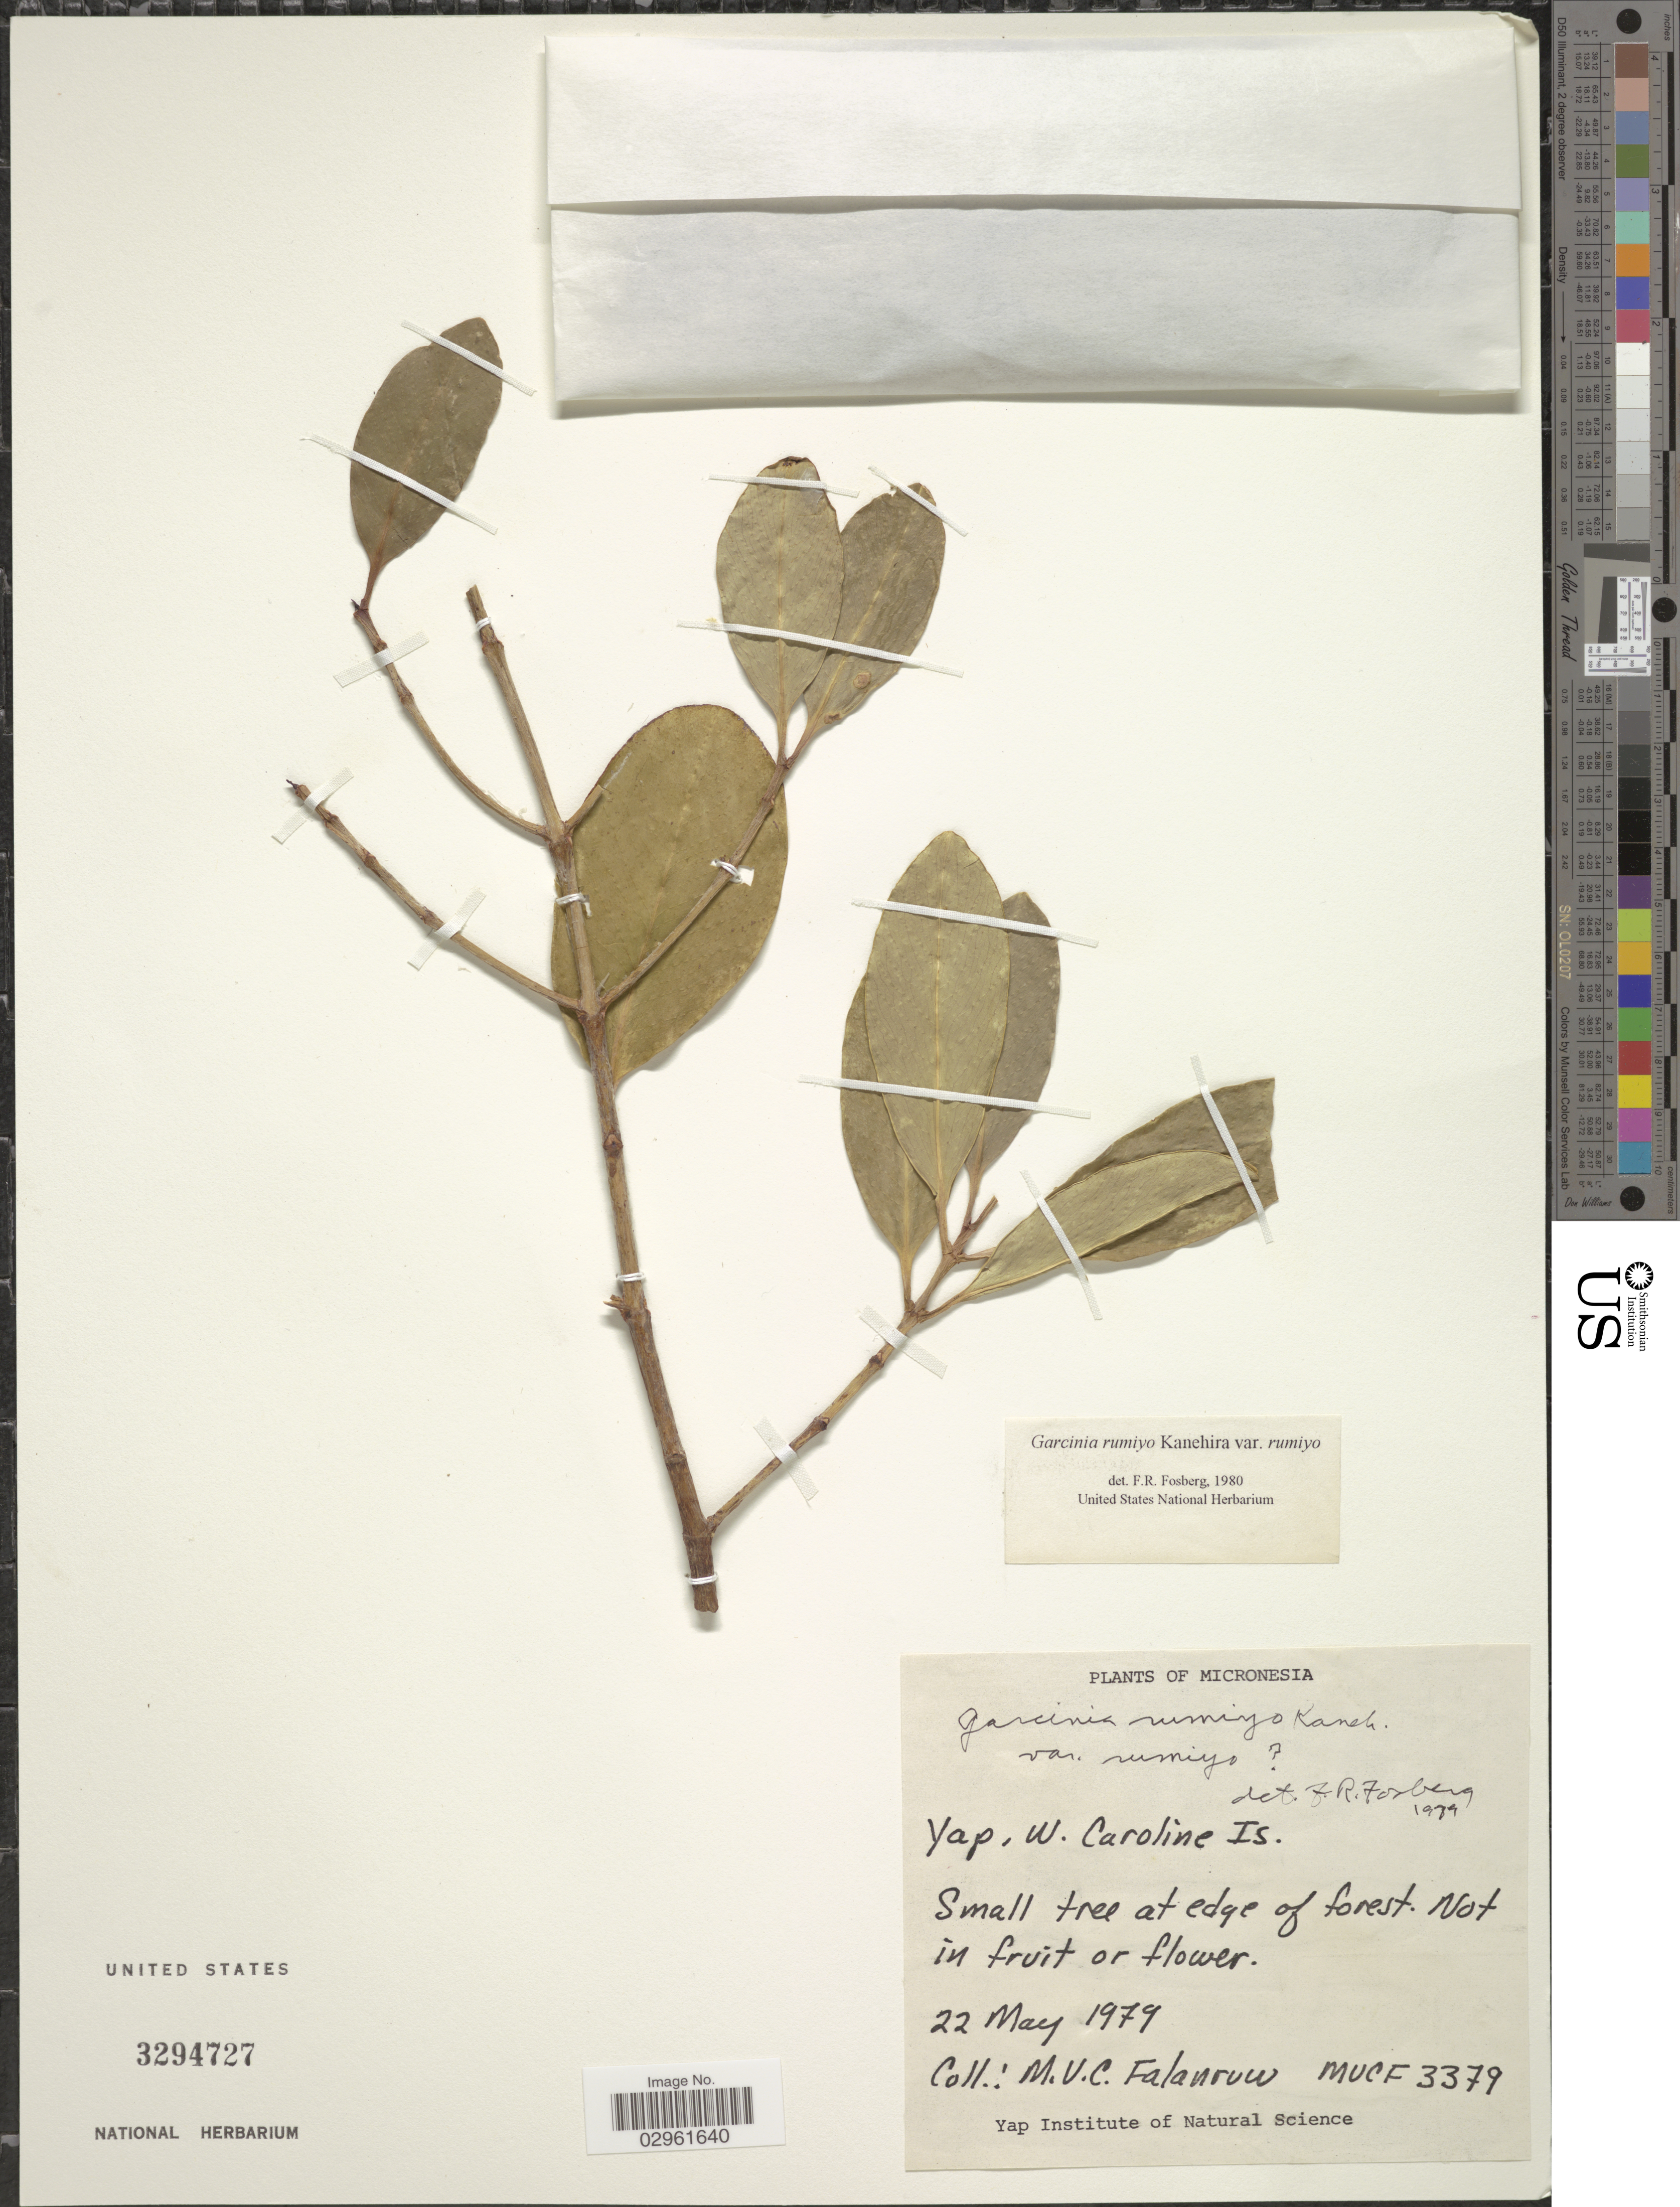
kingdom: Plantae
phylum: Tracheophyta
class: Magnoliopsida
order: Malpighiales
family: Clusiaceae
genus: Garcinia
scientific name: Garcinia rumiyo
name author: Kaneh.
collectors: M. V. Falanruw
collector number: MVCF3379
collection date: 1979-05-22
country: Micronesia, Federated States of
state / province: Yap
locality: W. Caroline Is.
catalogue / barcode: US 3294727